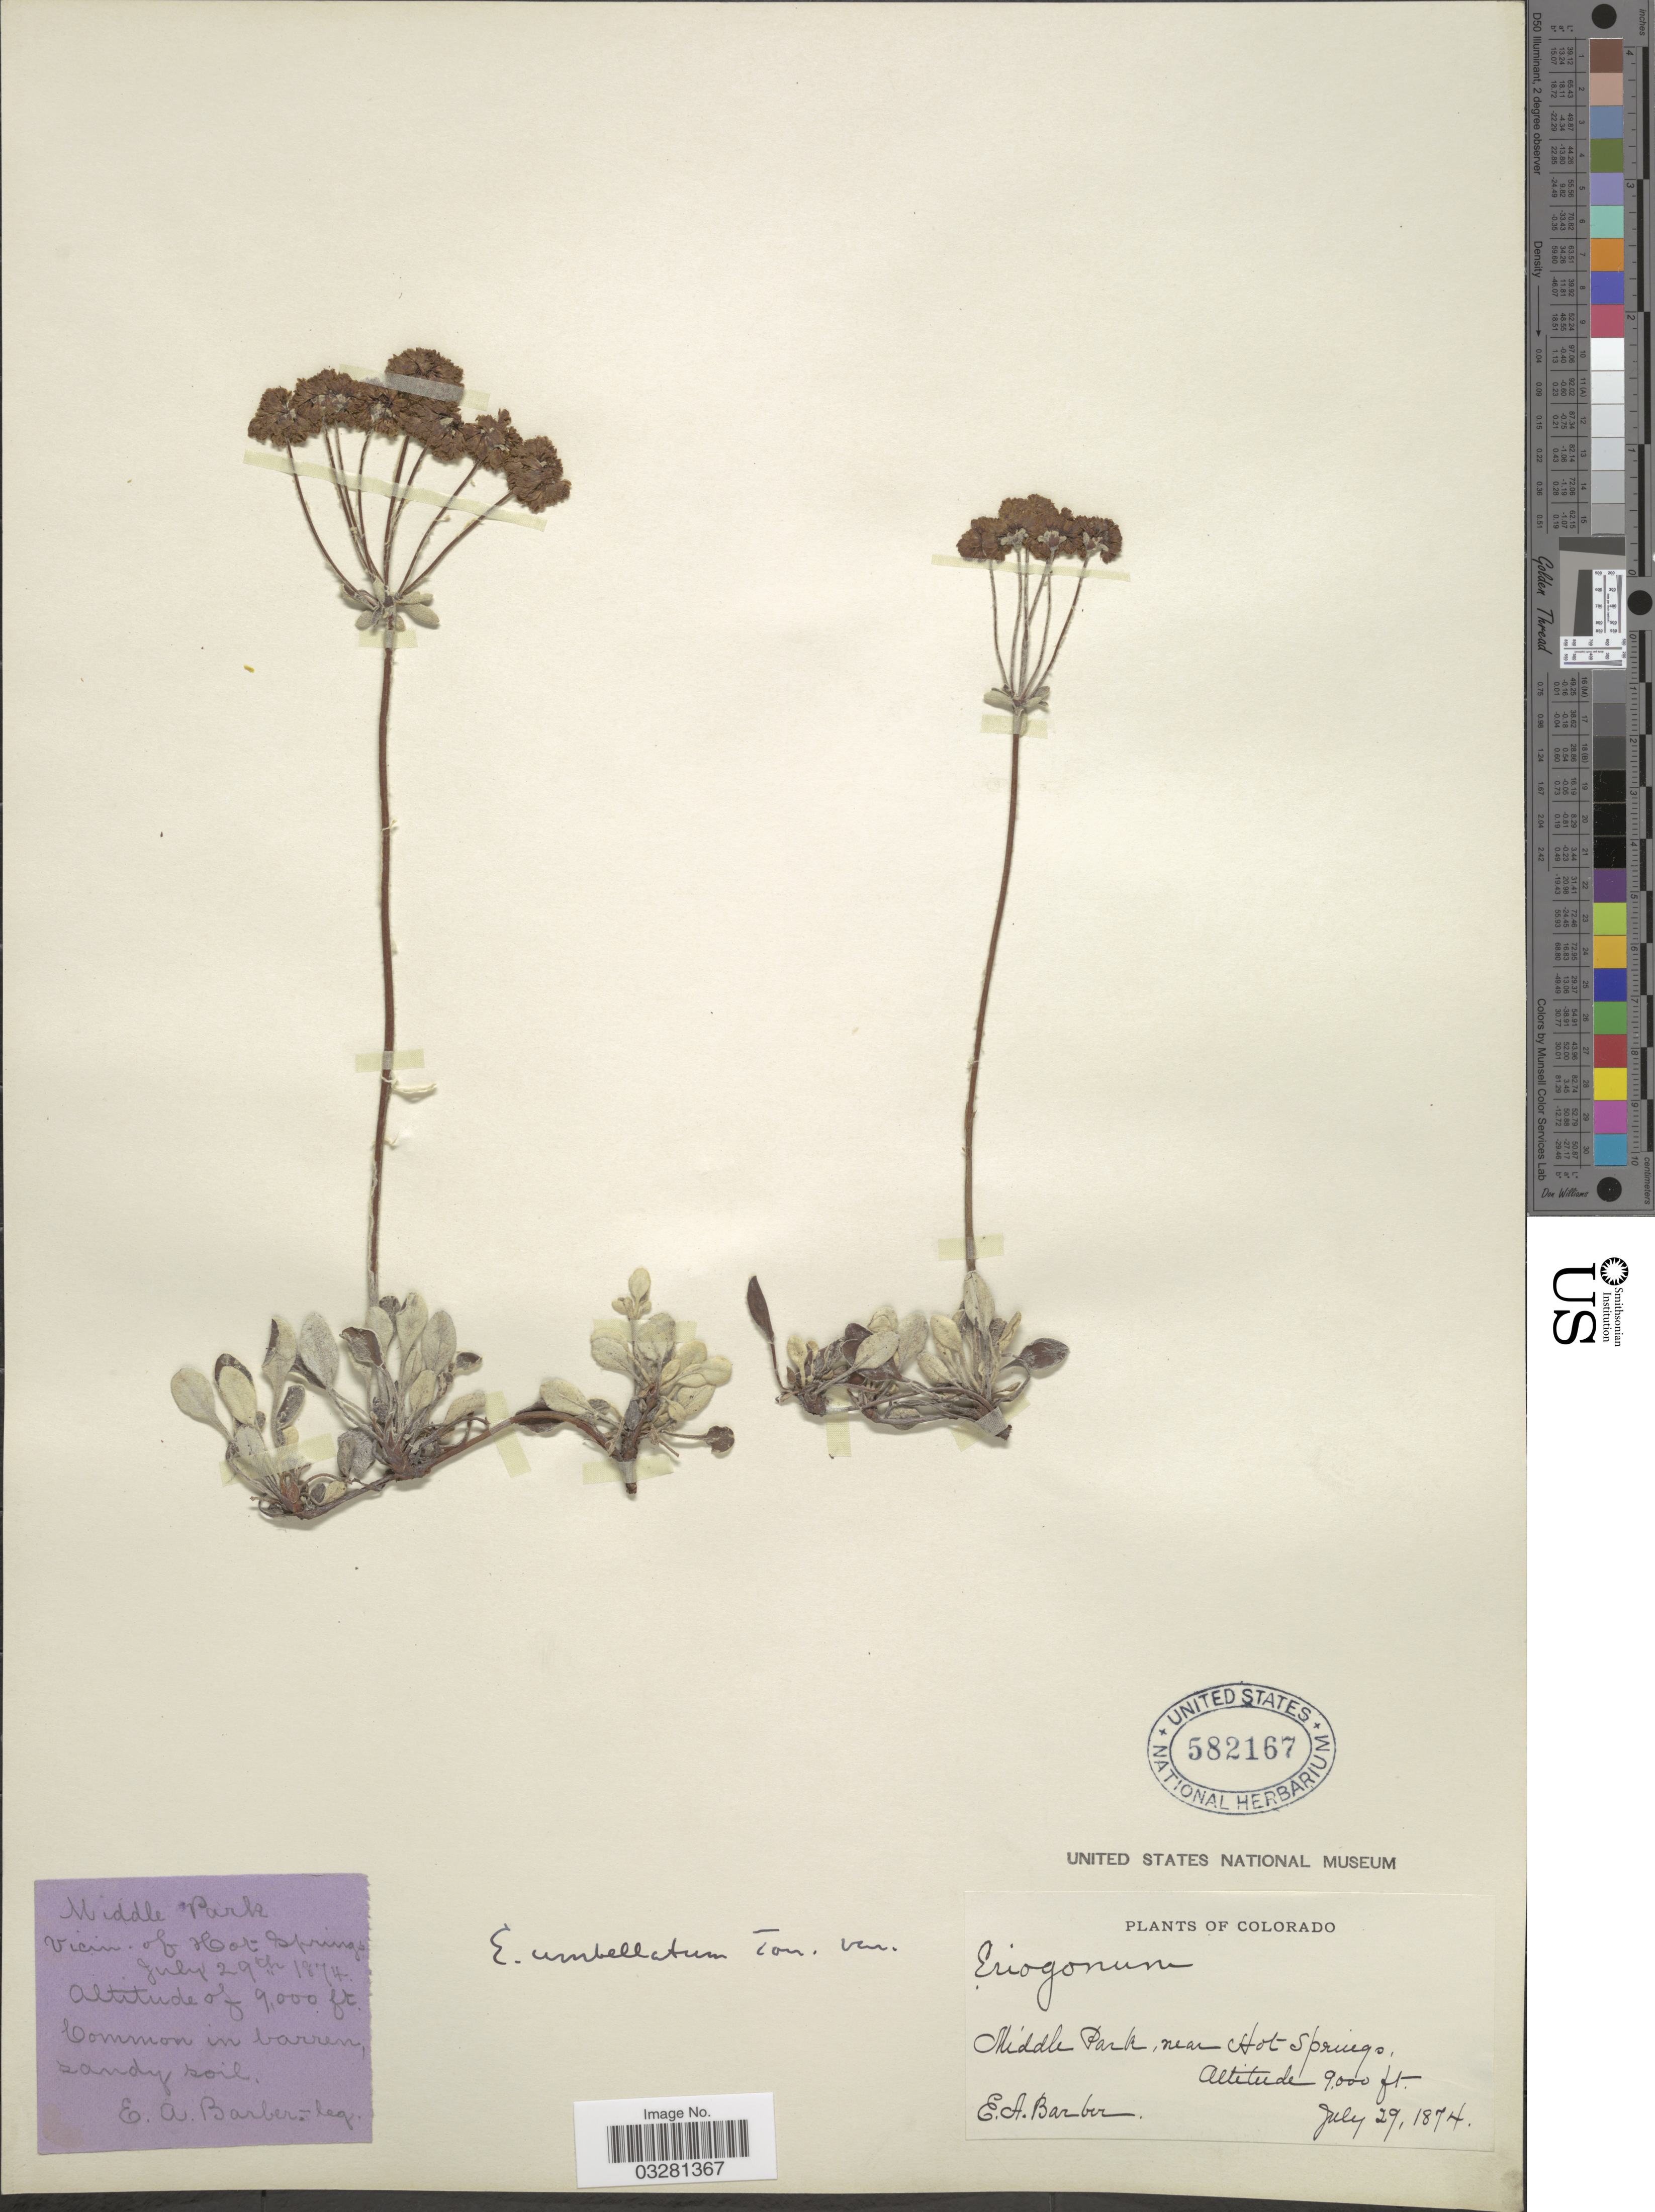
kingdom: Plantae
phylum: Tracheophyta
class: Magnoliopsida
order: Caryophyllales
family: Polygonaceae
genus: Eriogonum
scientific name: Eriogonum umbellatum var. umbellatum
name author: Torr.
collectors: E. Barber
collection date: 1874-07-29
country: United States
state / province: Colorado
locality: Middle Park, near Hot Springs.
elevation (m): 2743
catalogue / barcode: US 582167